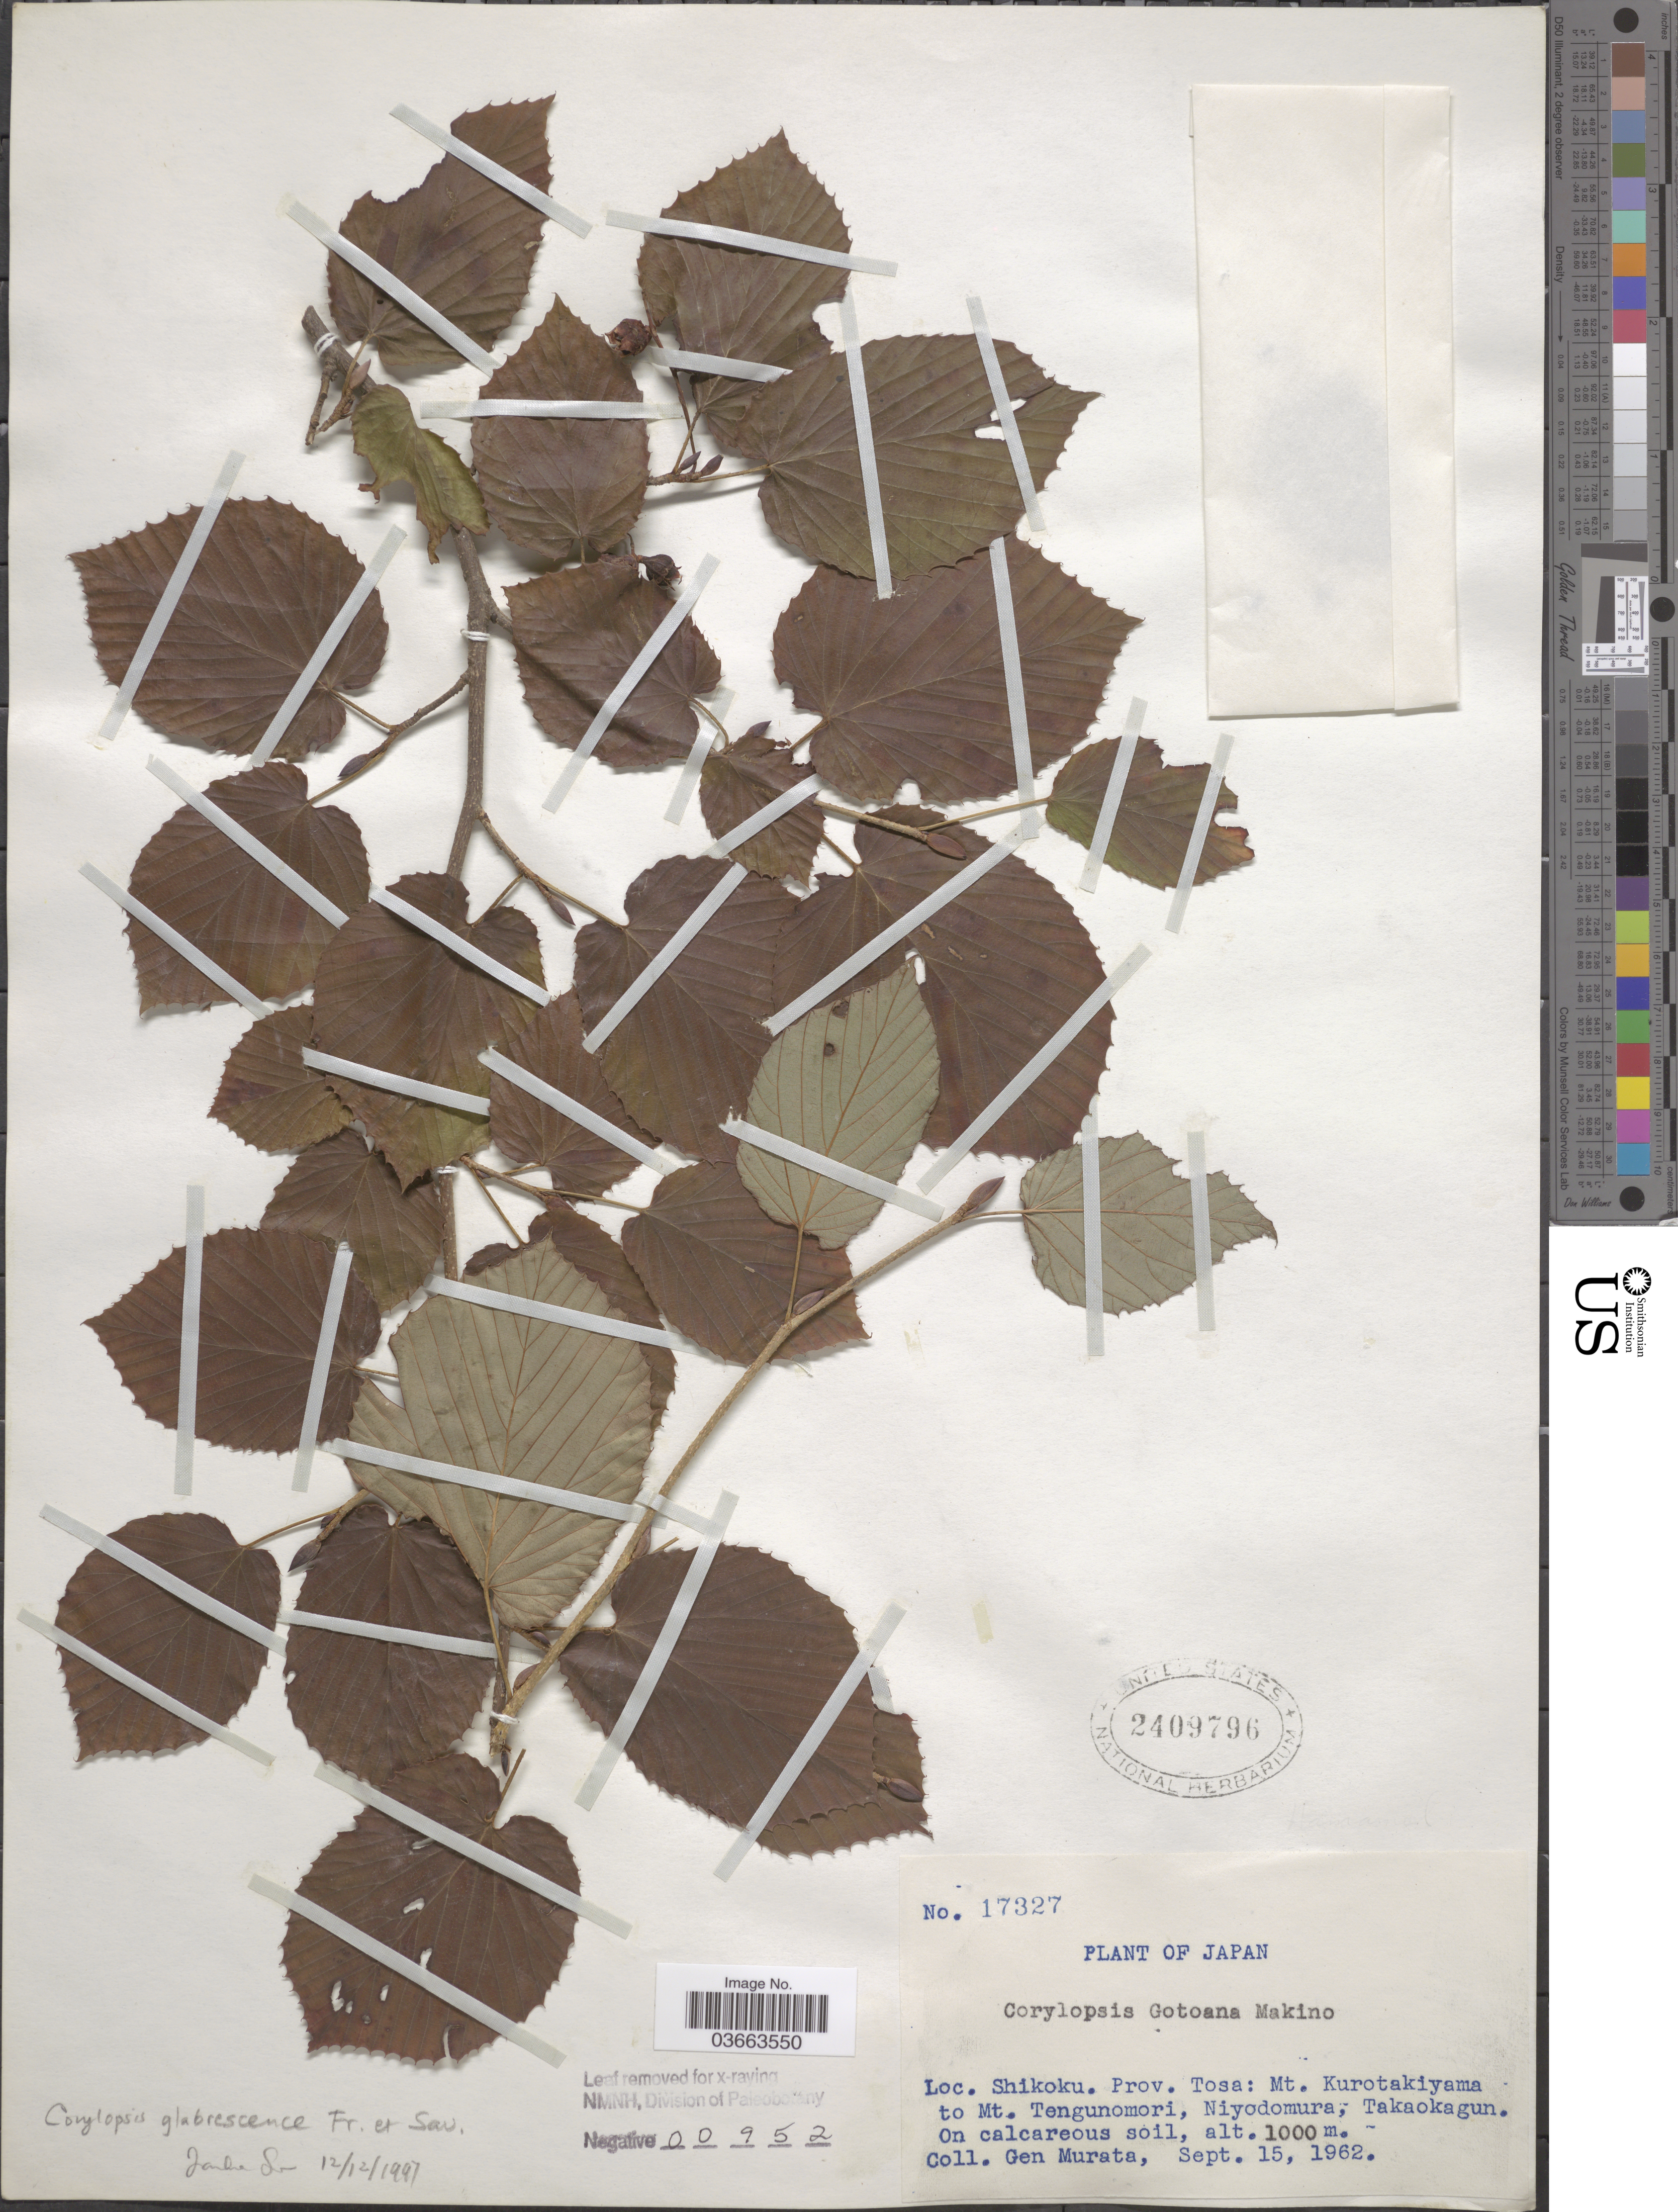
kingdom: Plantae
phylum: Tracheophyta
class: Magnoliopsida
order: Saxifragales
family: Hamamelidaceae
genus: Corylopsis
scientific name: Corylopsis glabrescens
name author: Franch. & Sav.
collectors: G. Murata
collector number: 17327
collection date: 1962-09-15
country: Japan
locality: Shikoku. Prov. Tosa: Mt. Kurotakiyama to Mt. Tengunomori, Niyodomura, Takaokagun.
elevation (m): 1000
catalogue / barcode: US 2409796